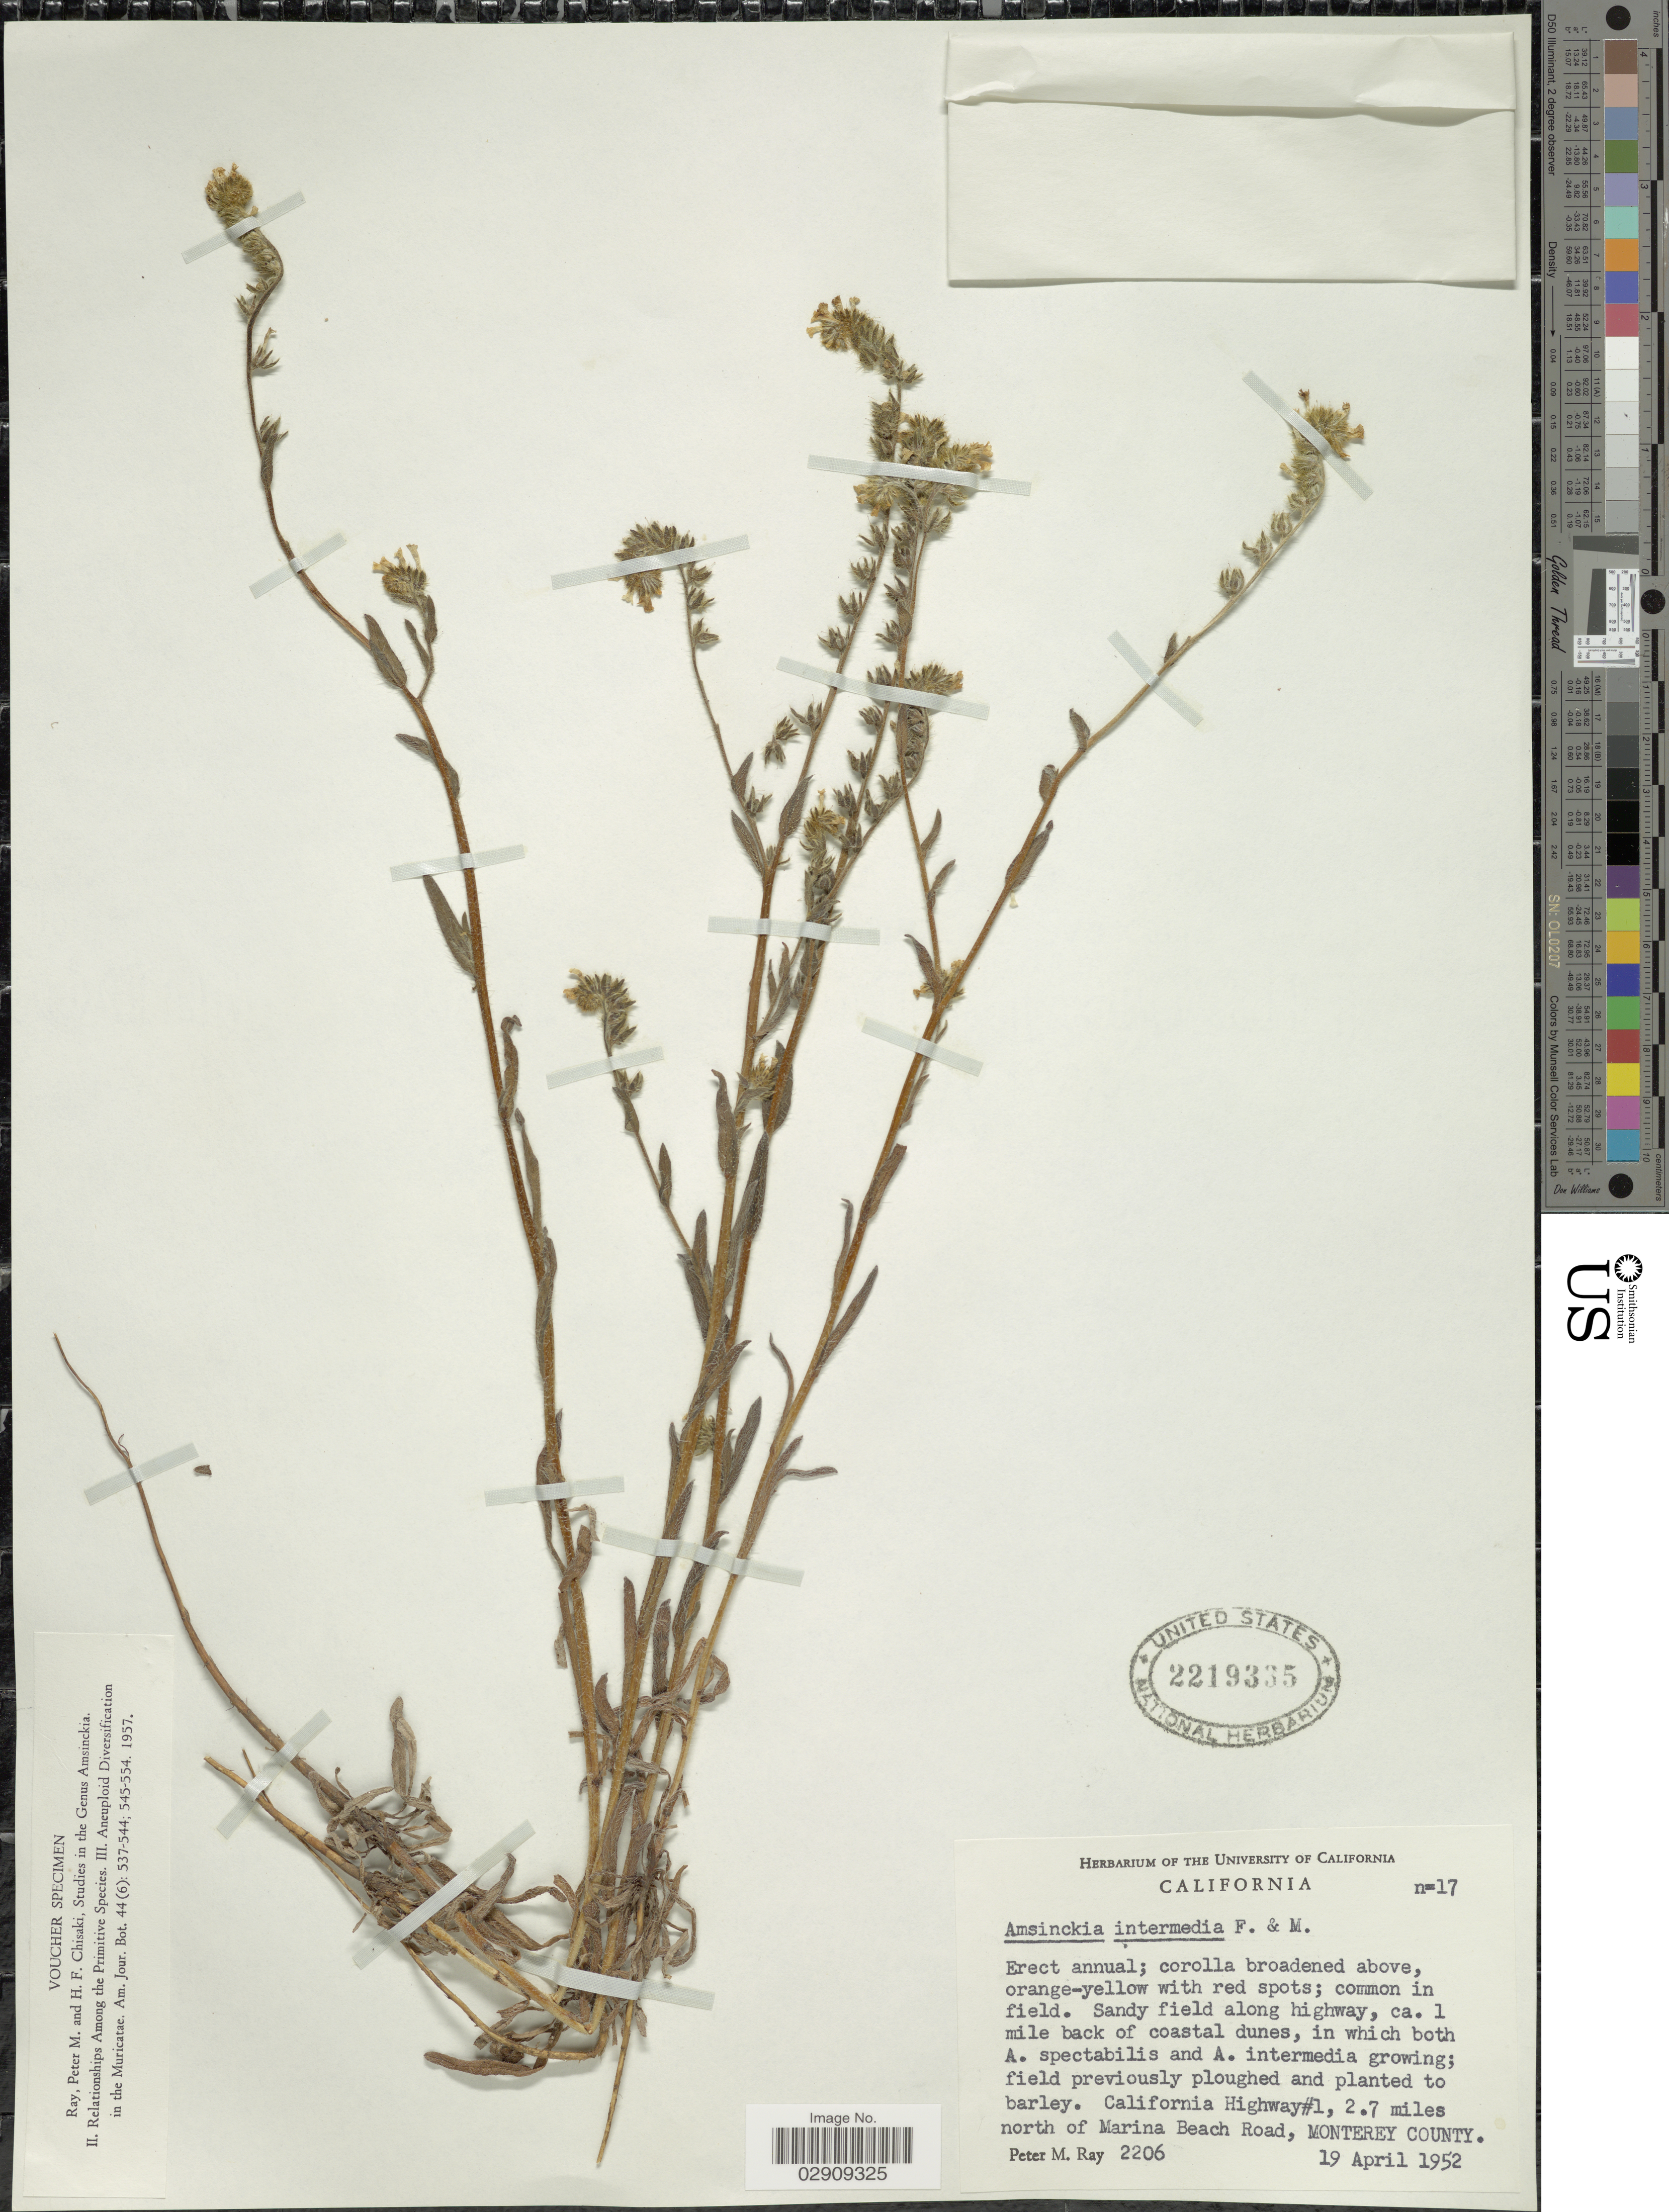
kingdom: Plantae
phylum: Tracheophyta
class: Magnoliopsida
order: Boraginales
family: Boraginaceae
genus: Amsinckia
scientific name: Amsinckia menziesii var. intermedia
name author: (Fisch. & C.A. Mey.) Ganders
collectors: P. Ray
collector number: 2206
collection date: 1952-04-19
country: United States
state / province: California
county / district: Monterey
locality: California Highway#1, 2.7 miles north of Marina Beach Road, Monterey County.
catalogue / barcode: US 2219335